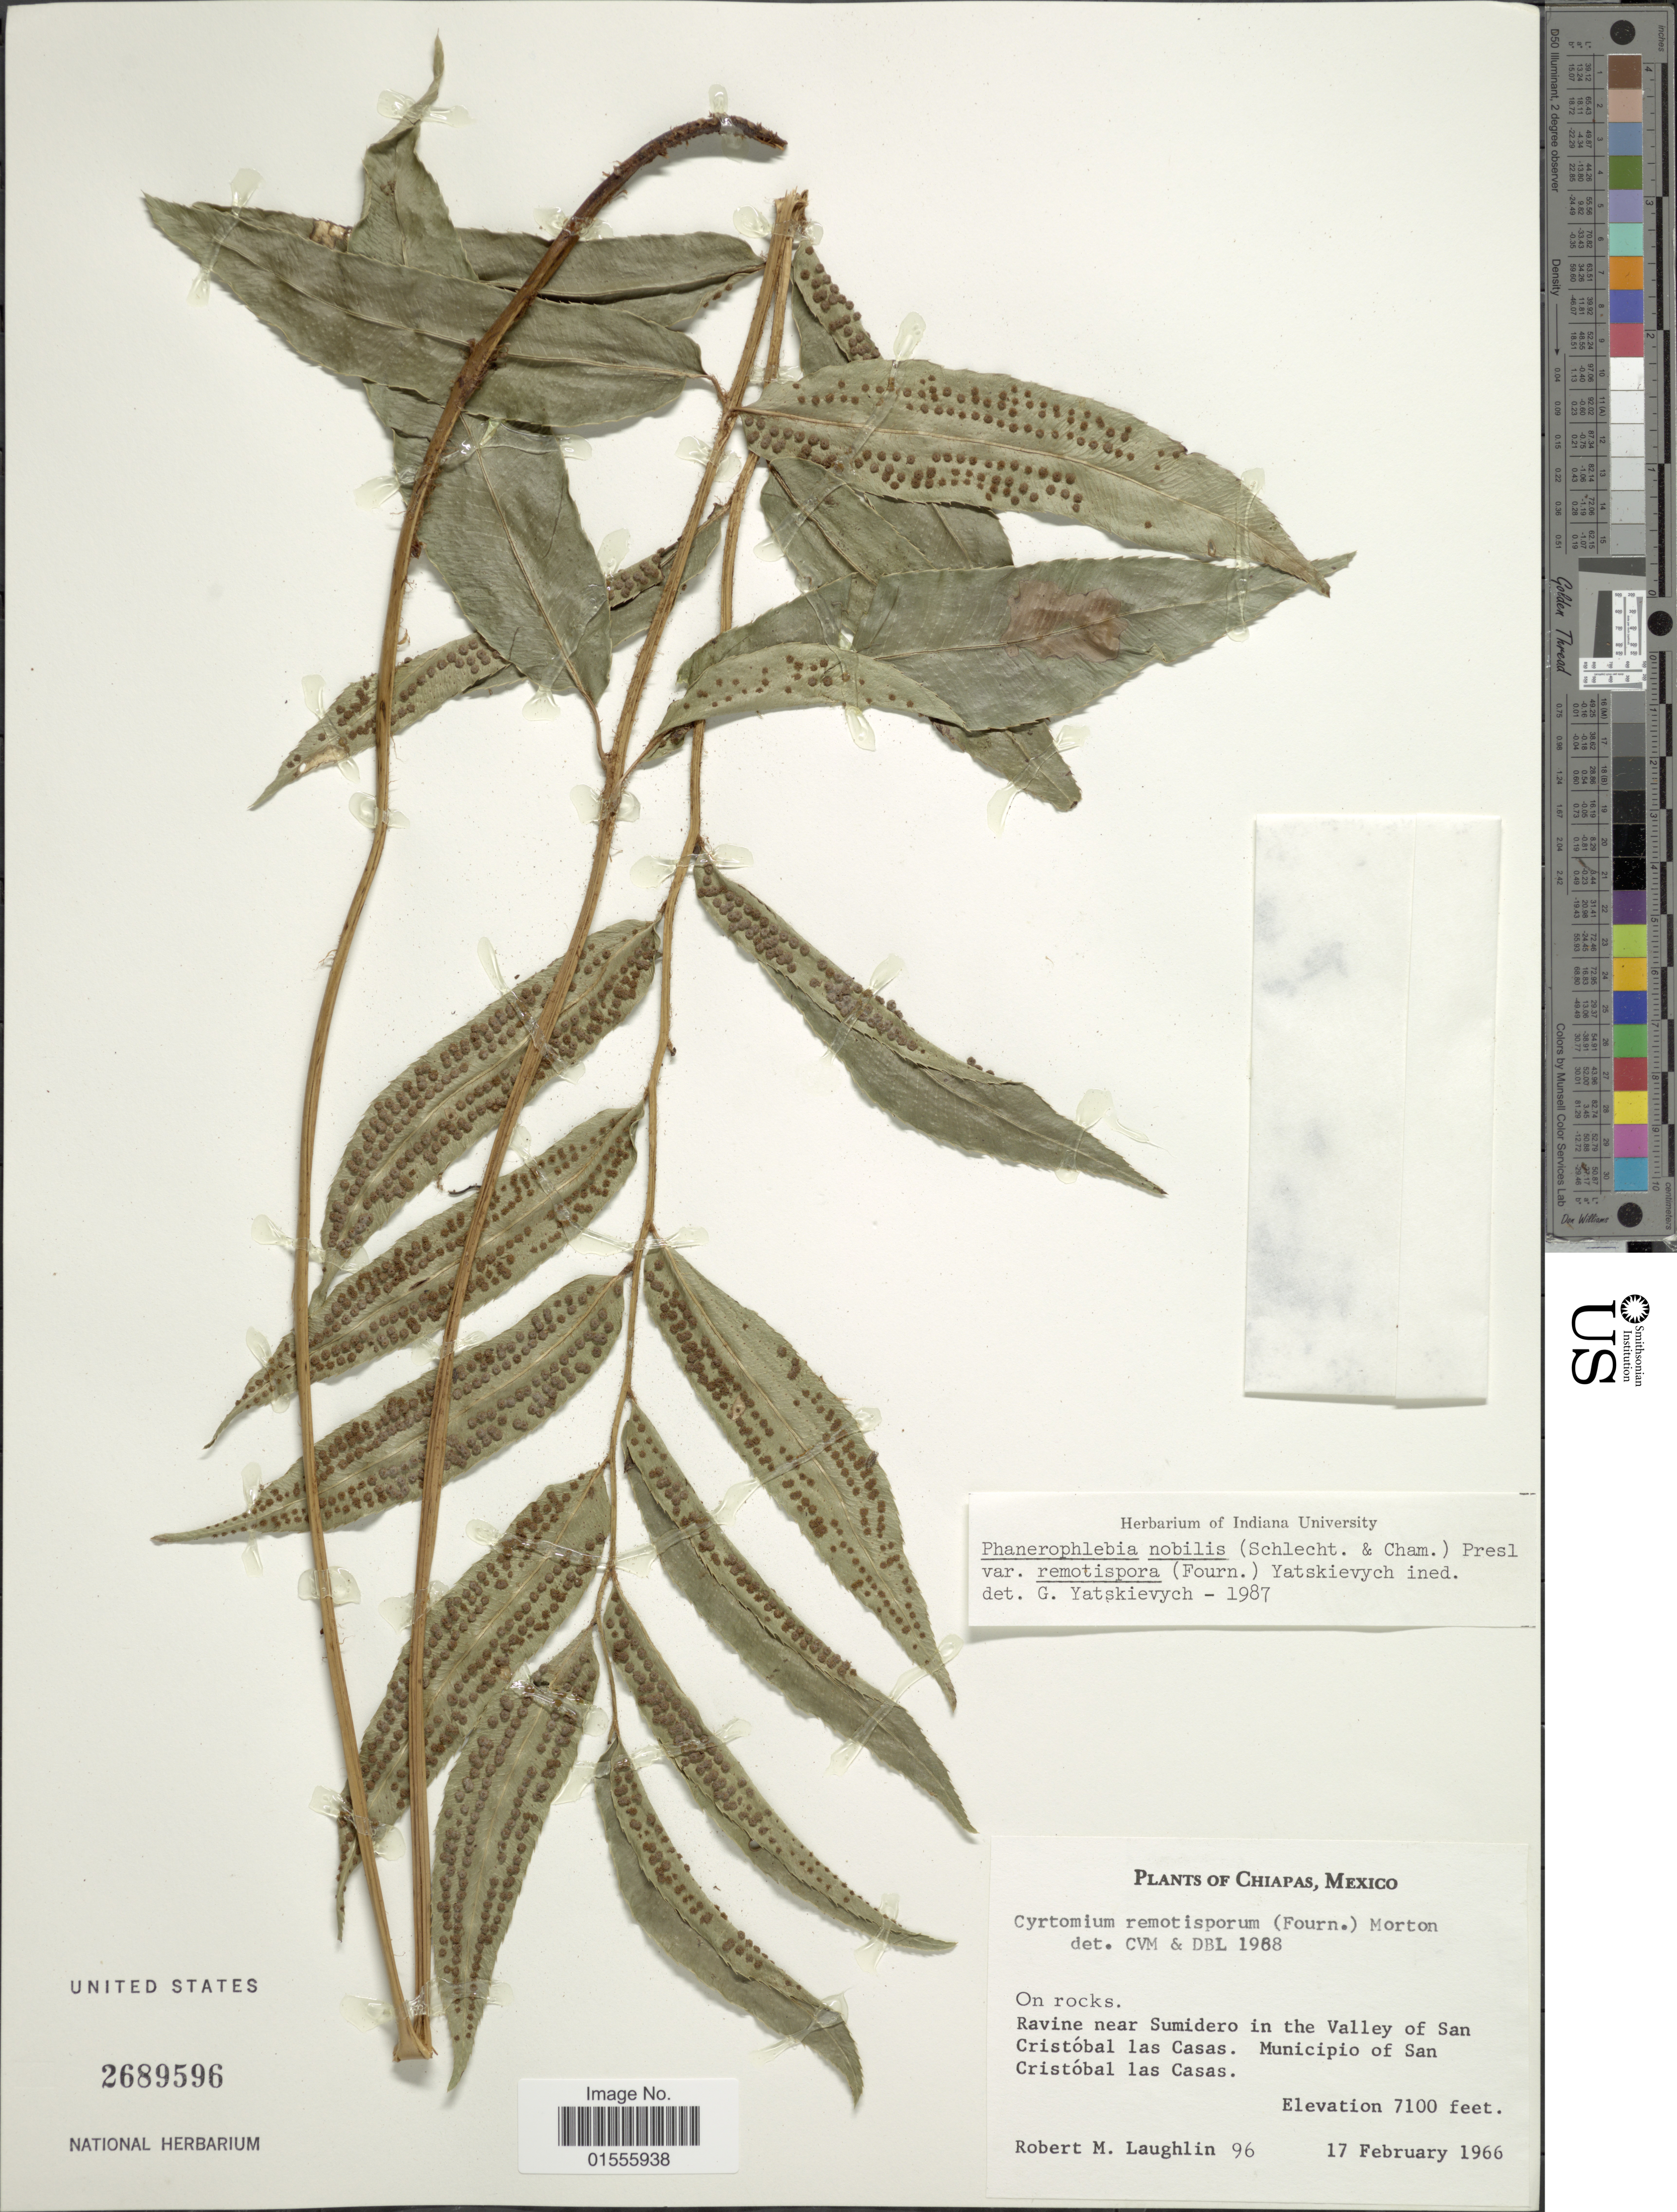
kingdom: Plantae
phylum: Tracheophyta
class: Polypodiopsida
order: Polypodiales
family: Dryopteridaceae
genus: Phanerophlebia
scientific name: Phanerophlebia remotispora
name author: E. Fourn.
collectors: R. M. Laughlin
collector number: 96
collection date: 1966-02-17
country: Mexico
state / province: Chiapas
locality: Ravine near Sumidero in the Valley of San Cristóbal las Casas. Municpio of San Cristóbal las Casas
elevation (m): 2164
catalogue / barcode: US 2689596